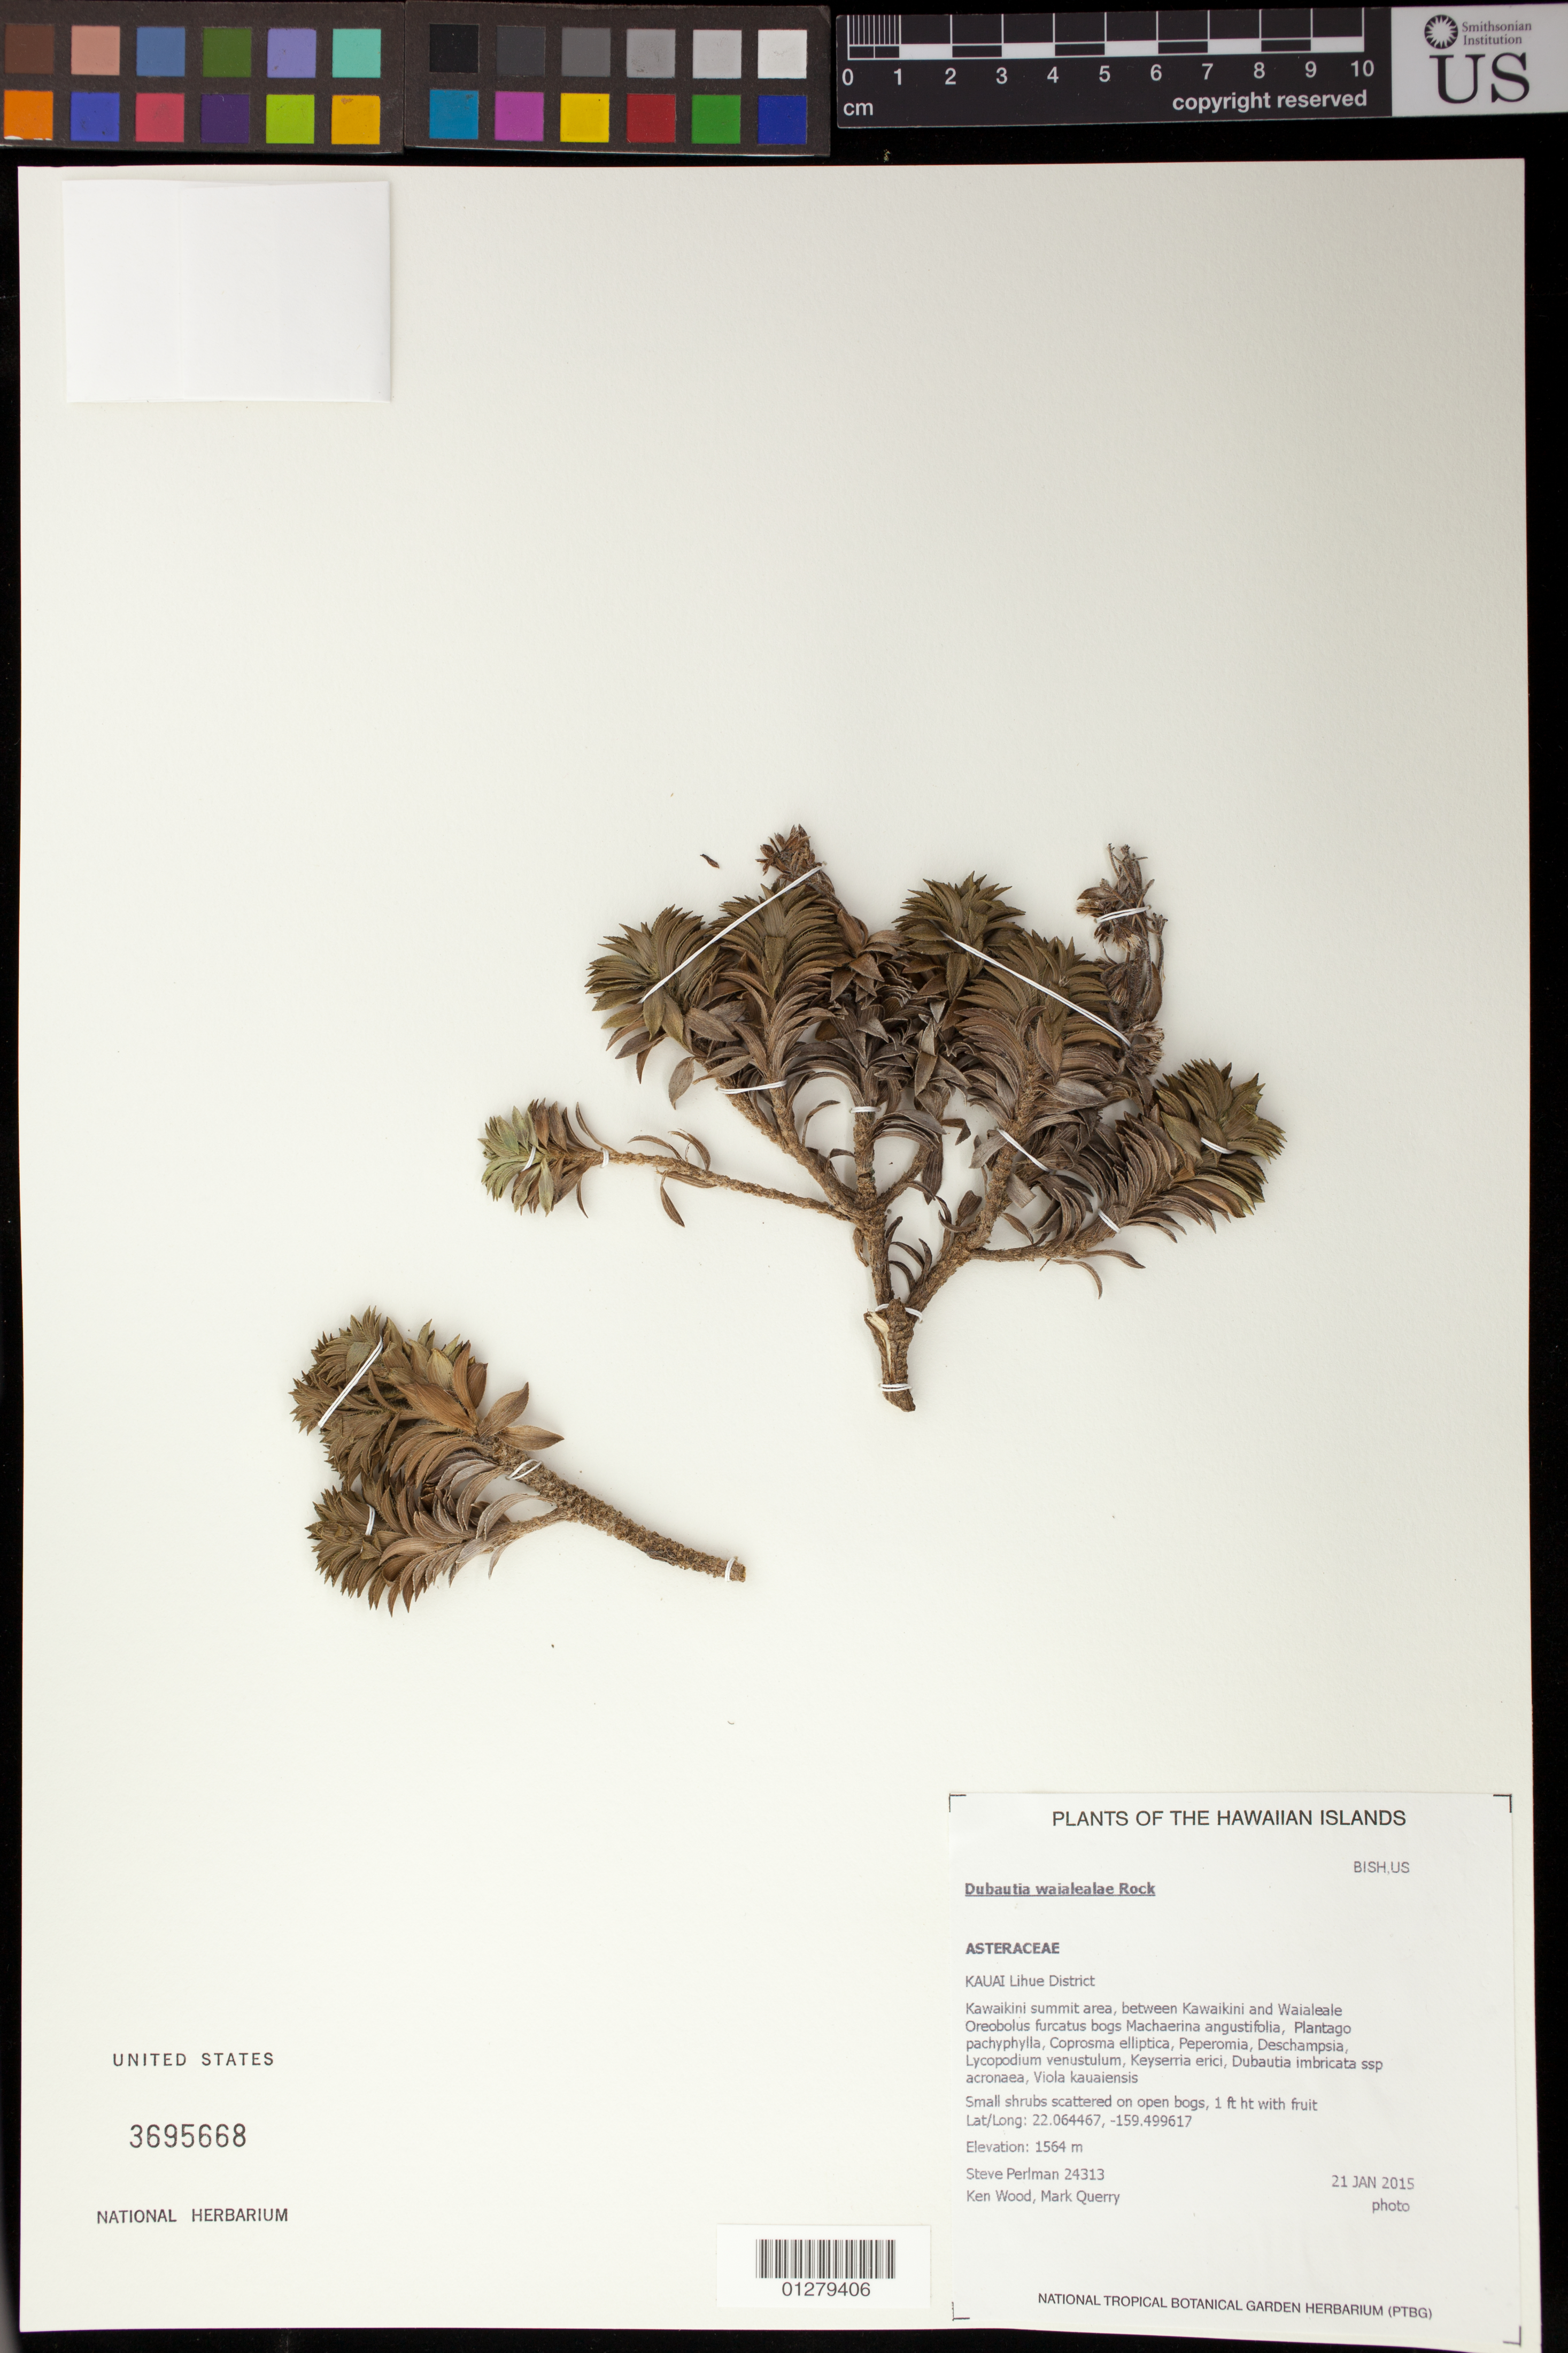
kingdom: Plantae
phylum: Tracheophyta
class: Magnoliopsida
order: Asterales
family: Asteraceae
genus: Dubautia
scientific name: Dubautia waialealae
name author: Rock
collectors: S. P. Perlman, K. R. Wood & M. Query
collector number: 24313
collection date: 2015-01-21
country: United States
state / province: Hawaii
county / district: Kauai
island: Kaua'i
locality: Lihue District, Kawaikini summit area, between Kawaikini and Waialeale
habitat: Bogs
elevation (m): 1564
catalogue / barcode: US 3695668